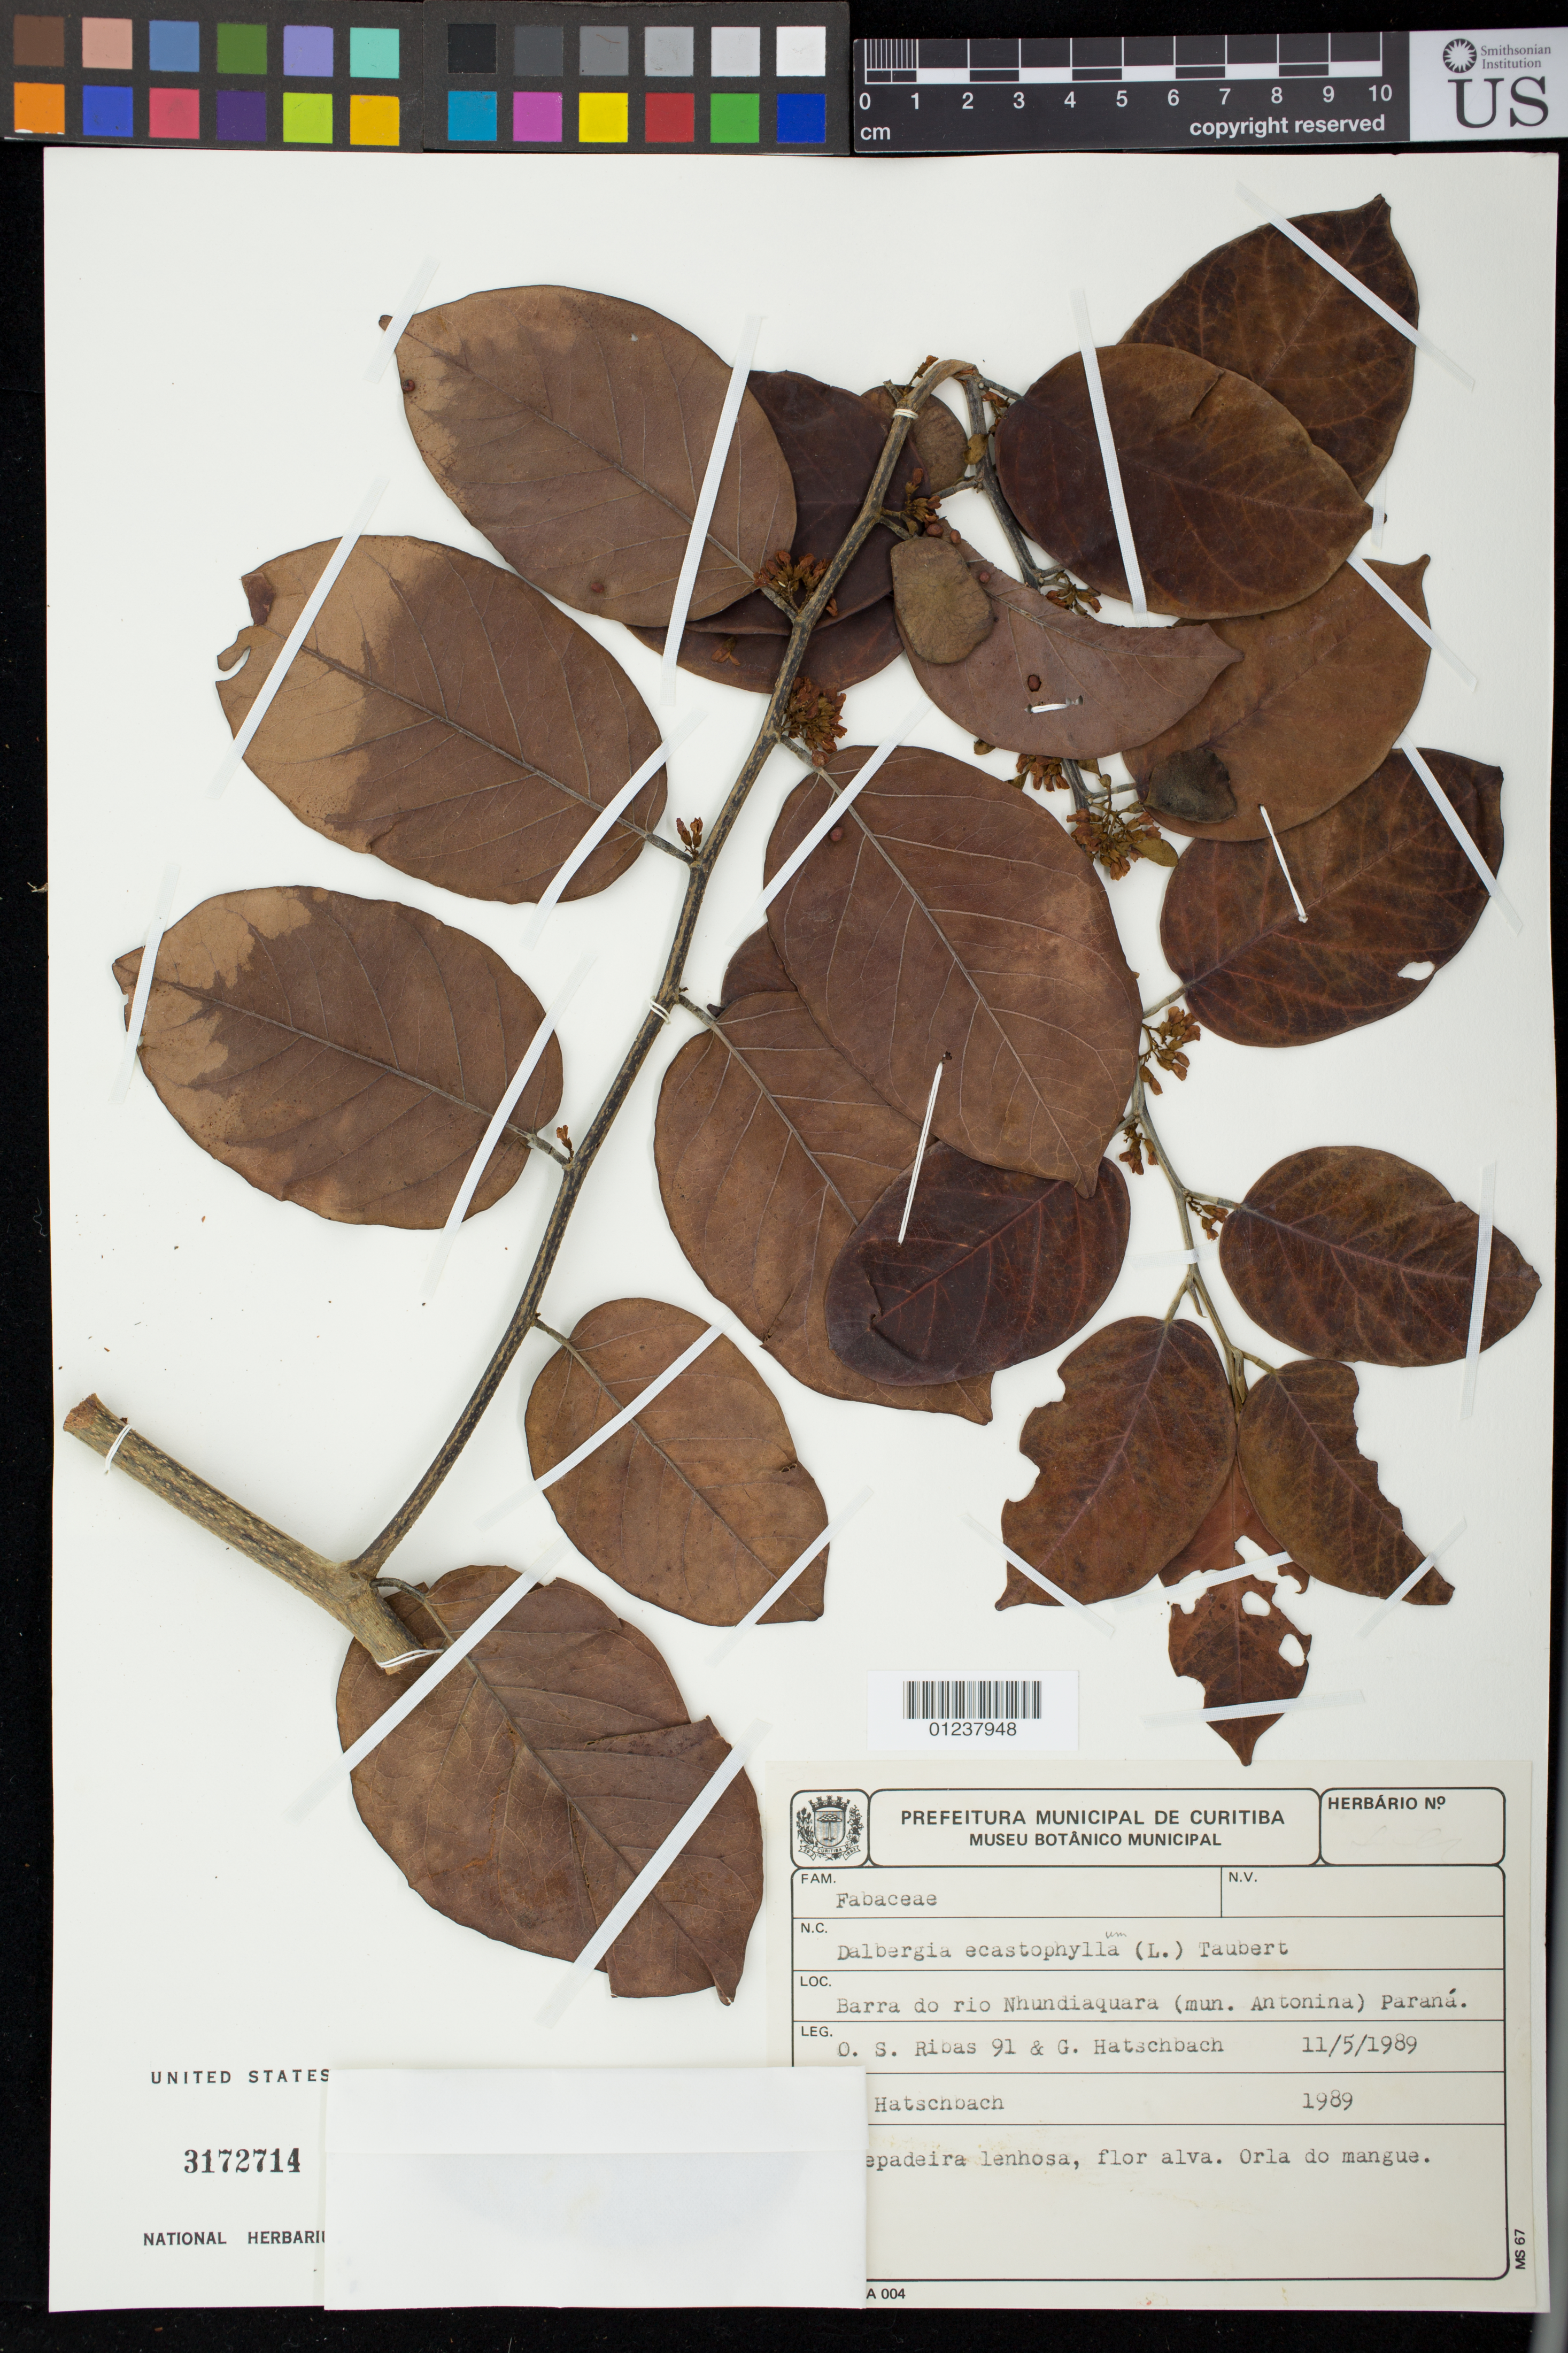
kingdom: Plantae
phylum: Tracheophyta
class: Magnoliopsida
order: Fabales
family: Fabaceae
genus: Dalbergia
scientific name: Dalbergia ecastaphyllum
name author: (L.) Taub.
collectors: O. S. Ribas & G. Hatschbach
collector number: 91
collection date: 1989-05-11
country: Brazil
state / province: Parana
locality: Barra do rio Nhundiaquara (mun. Antonina)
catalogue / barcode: US 3172714